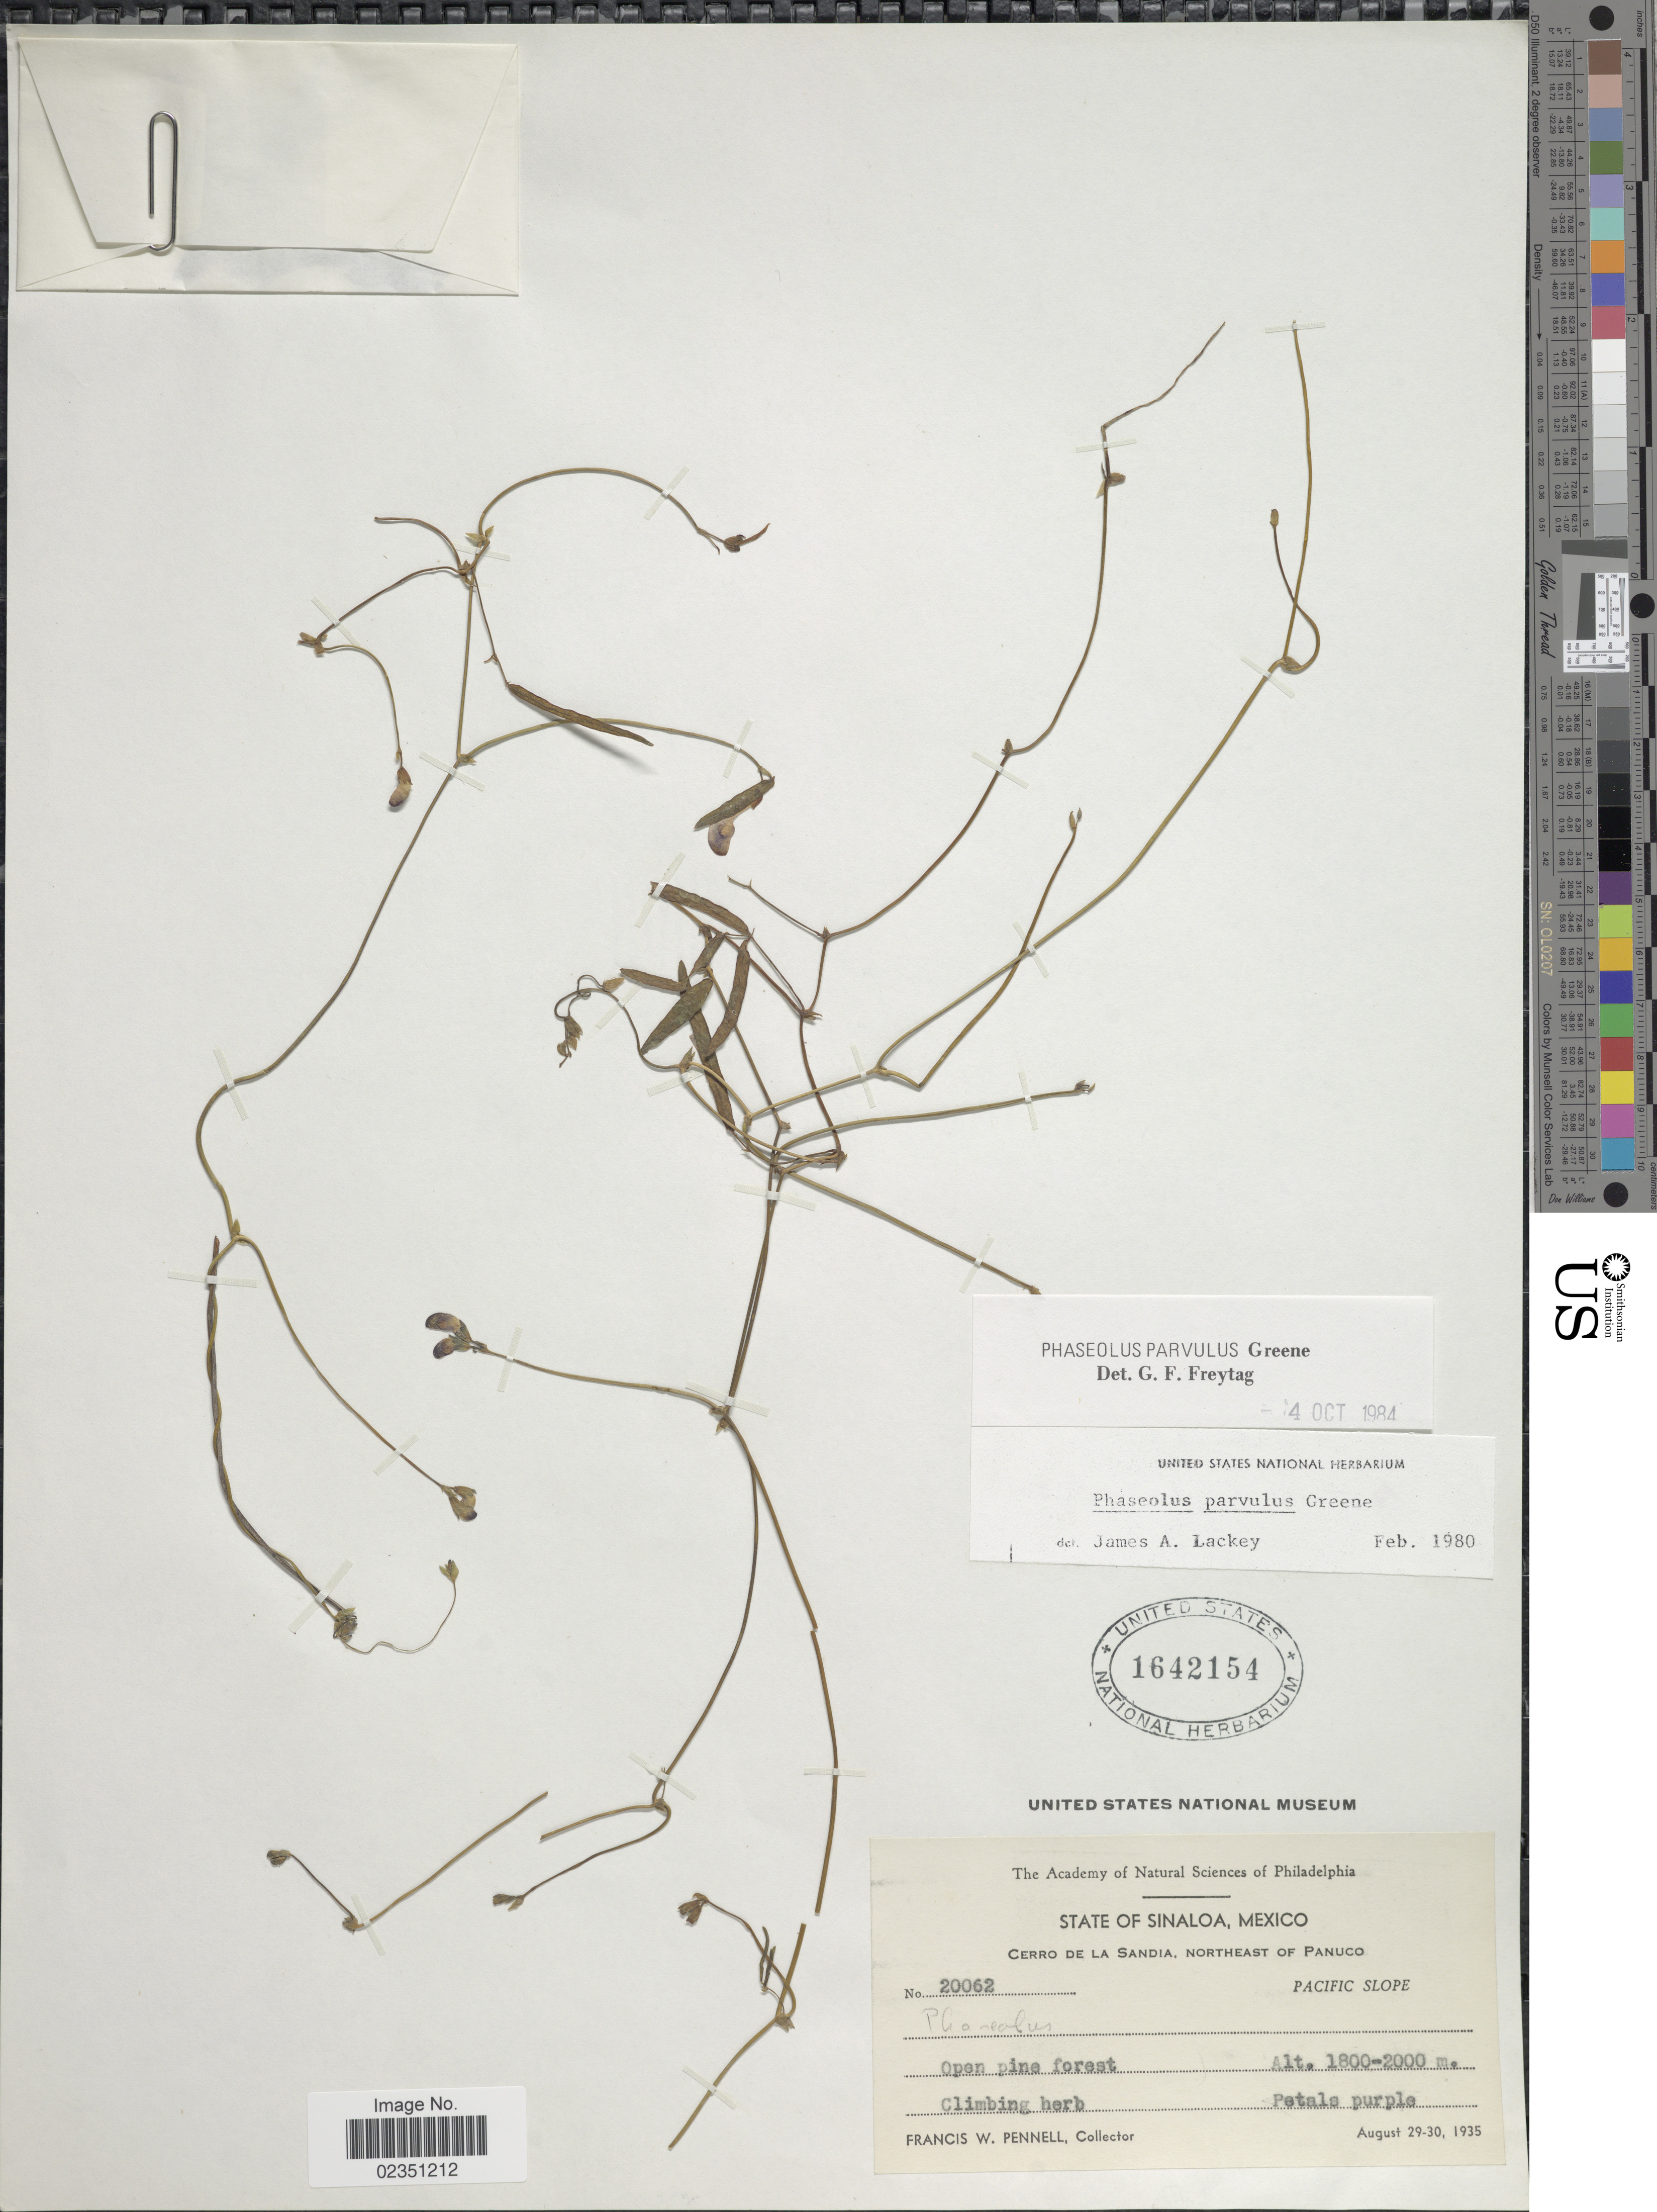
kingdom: Plantae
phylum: Tracheophyta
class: Magnoliopsida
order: Fabales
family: Fabaceae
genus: Phaseolus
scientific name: Phaseolus parvulus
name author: Greene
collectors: F. W. Pennell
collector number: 20062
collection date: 1935-08-29/1935-08-30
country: Mexico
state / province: Sinaloa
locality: Cerro de La Sandia, Northeast of Panuco. Pacific slope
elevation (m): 1800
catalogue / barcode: US 1642154